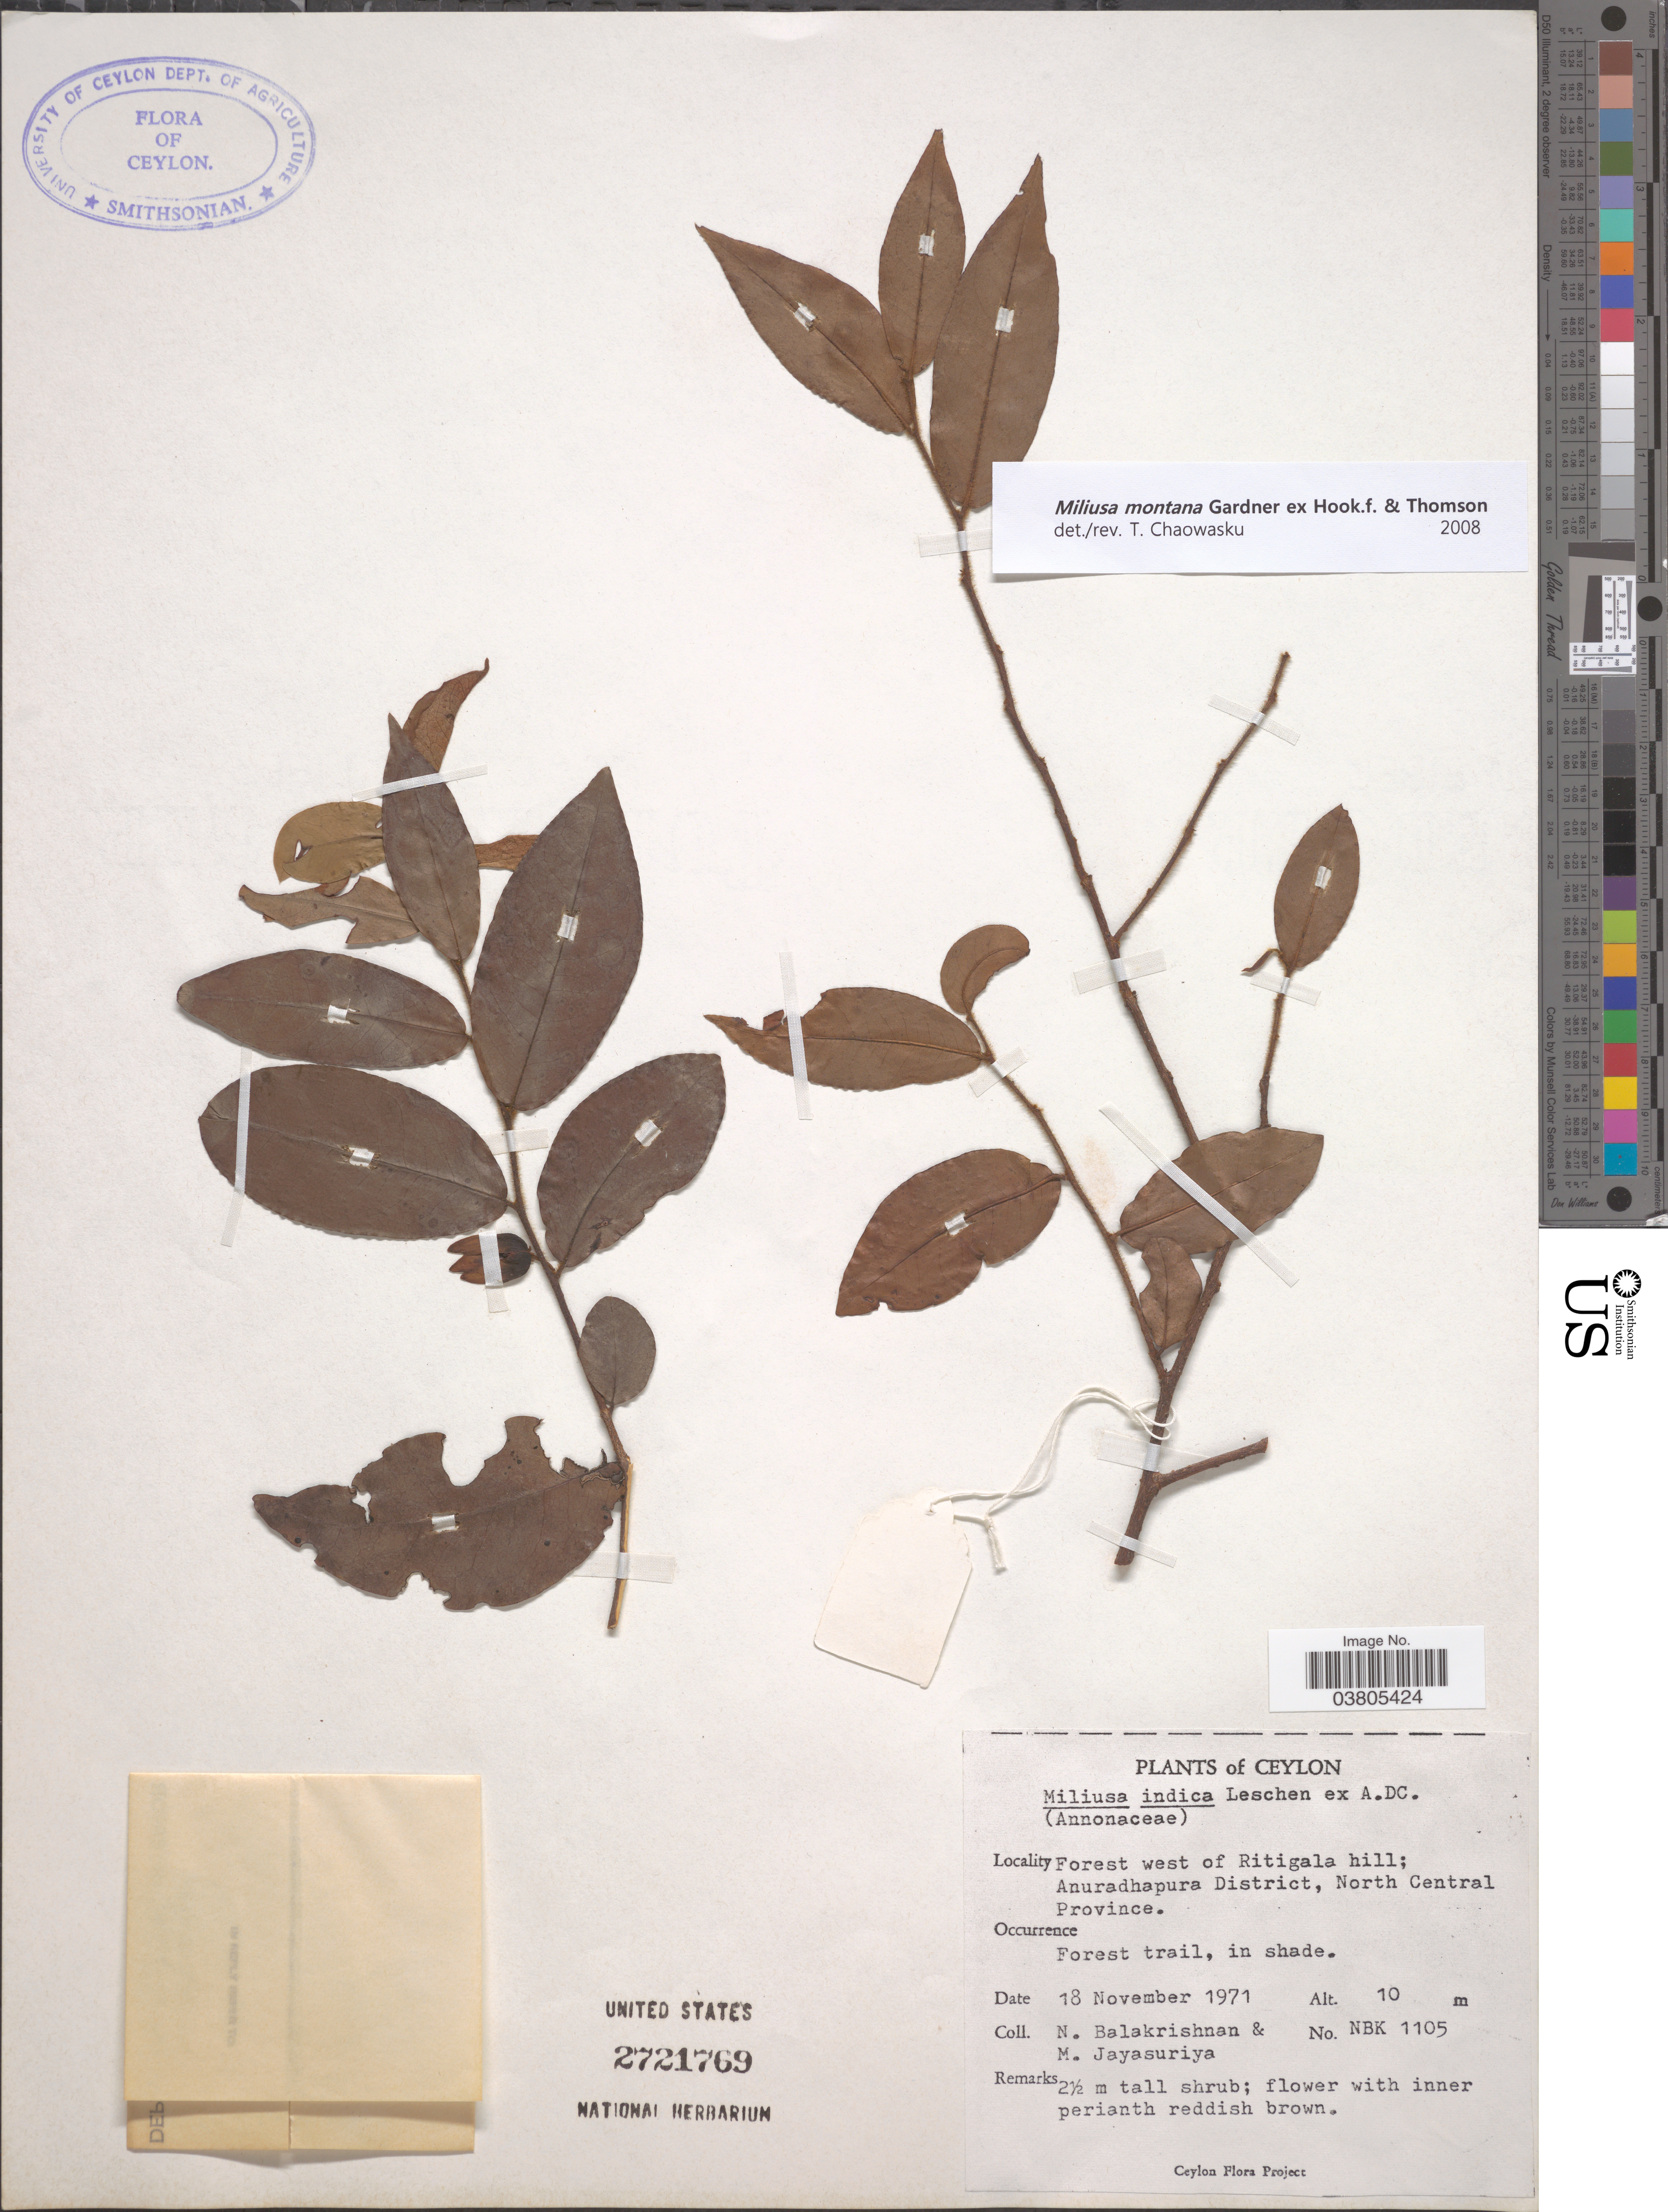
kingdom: Plantae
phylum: Tracheophyta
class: Magnoliopsida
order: Magnoliales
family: Annonaceae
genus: Miliusa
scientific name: Miliusa montana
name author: Gardner ex Hook. f. & Thomson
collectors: N. Balakrishnan & M. Jayasuriya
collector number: NBK1105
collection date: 1971-11-18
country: Sri Lanka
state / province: North Central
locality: Ceylon. Forest west of Ritigala hill; Anuradhapura District. Forest trail, in shade.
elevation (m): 10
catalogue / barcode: US 2721769